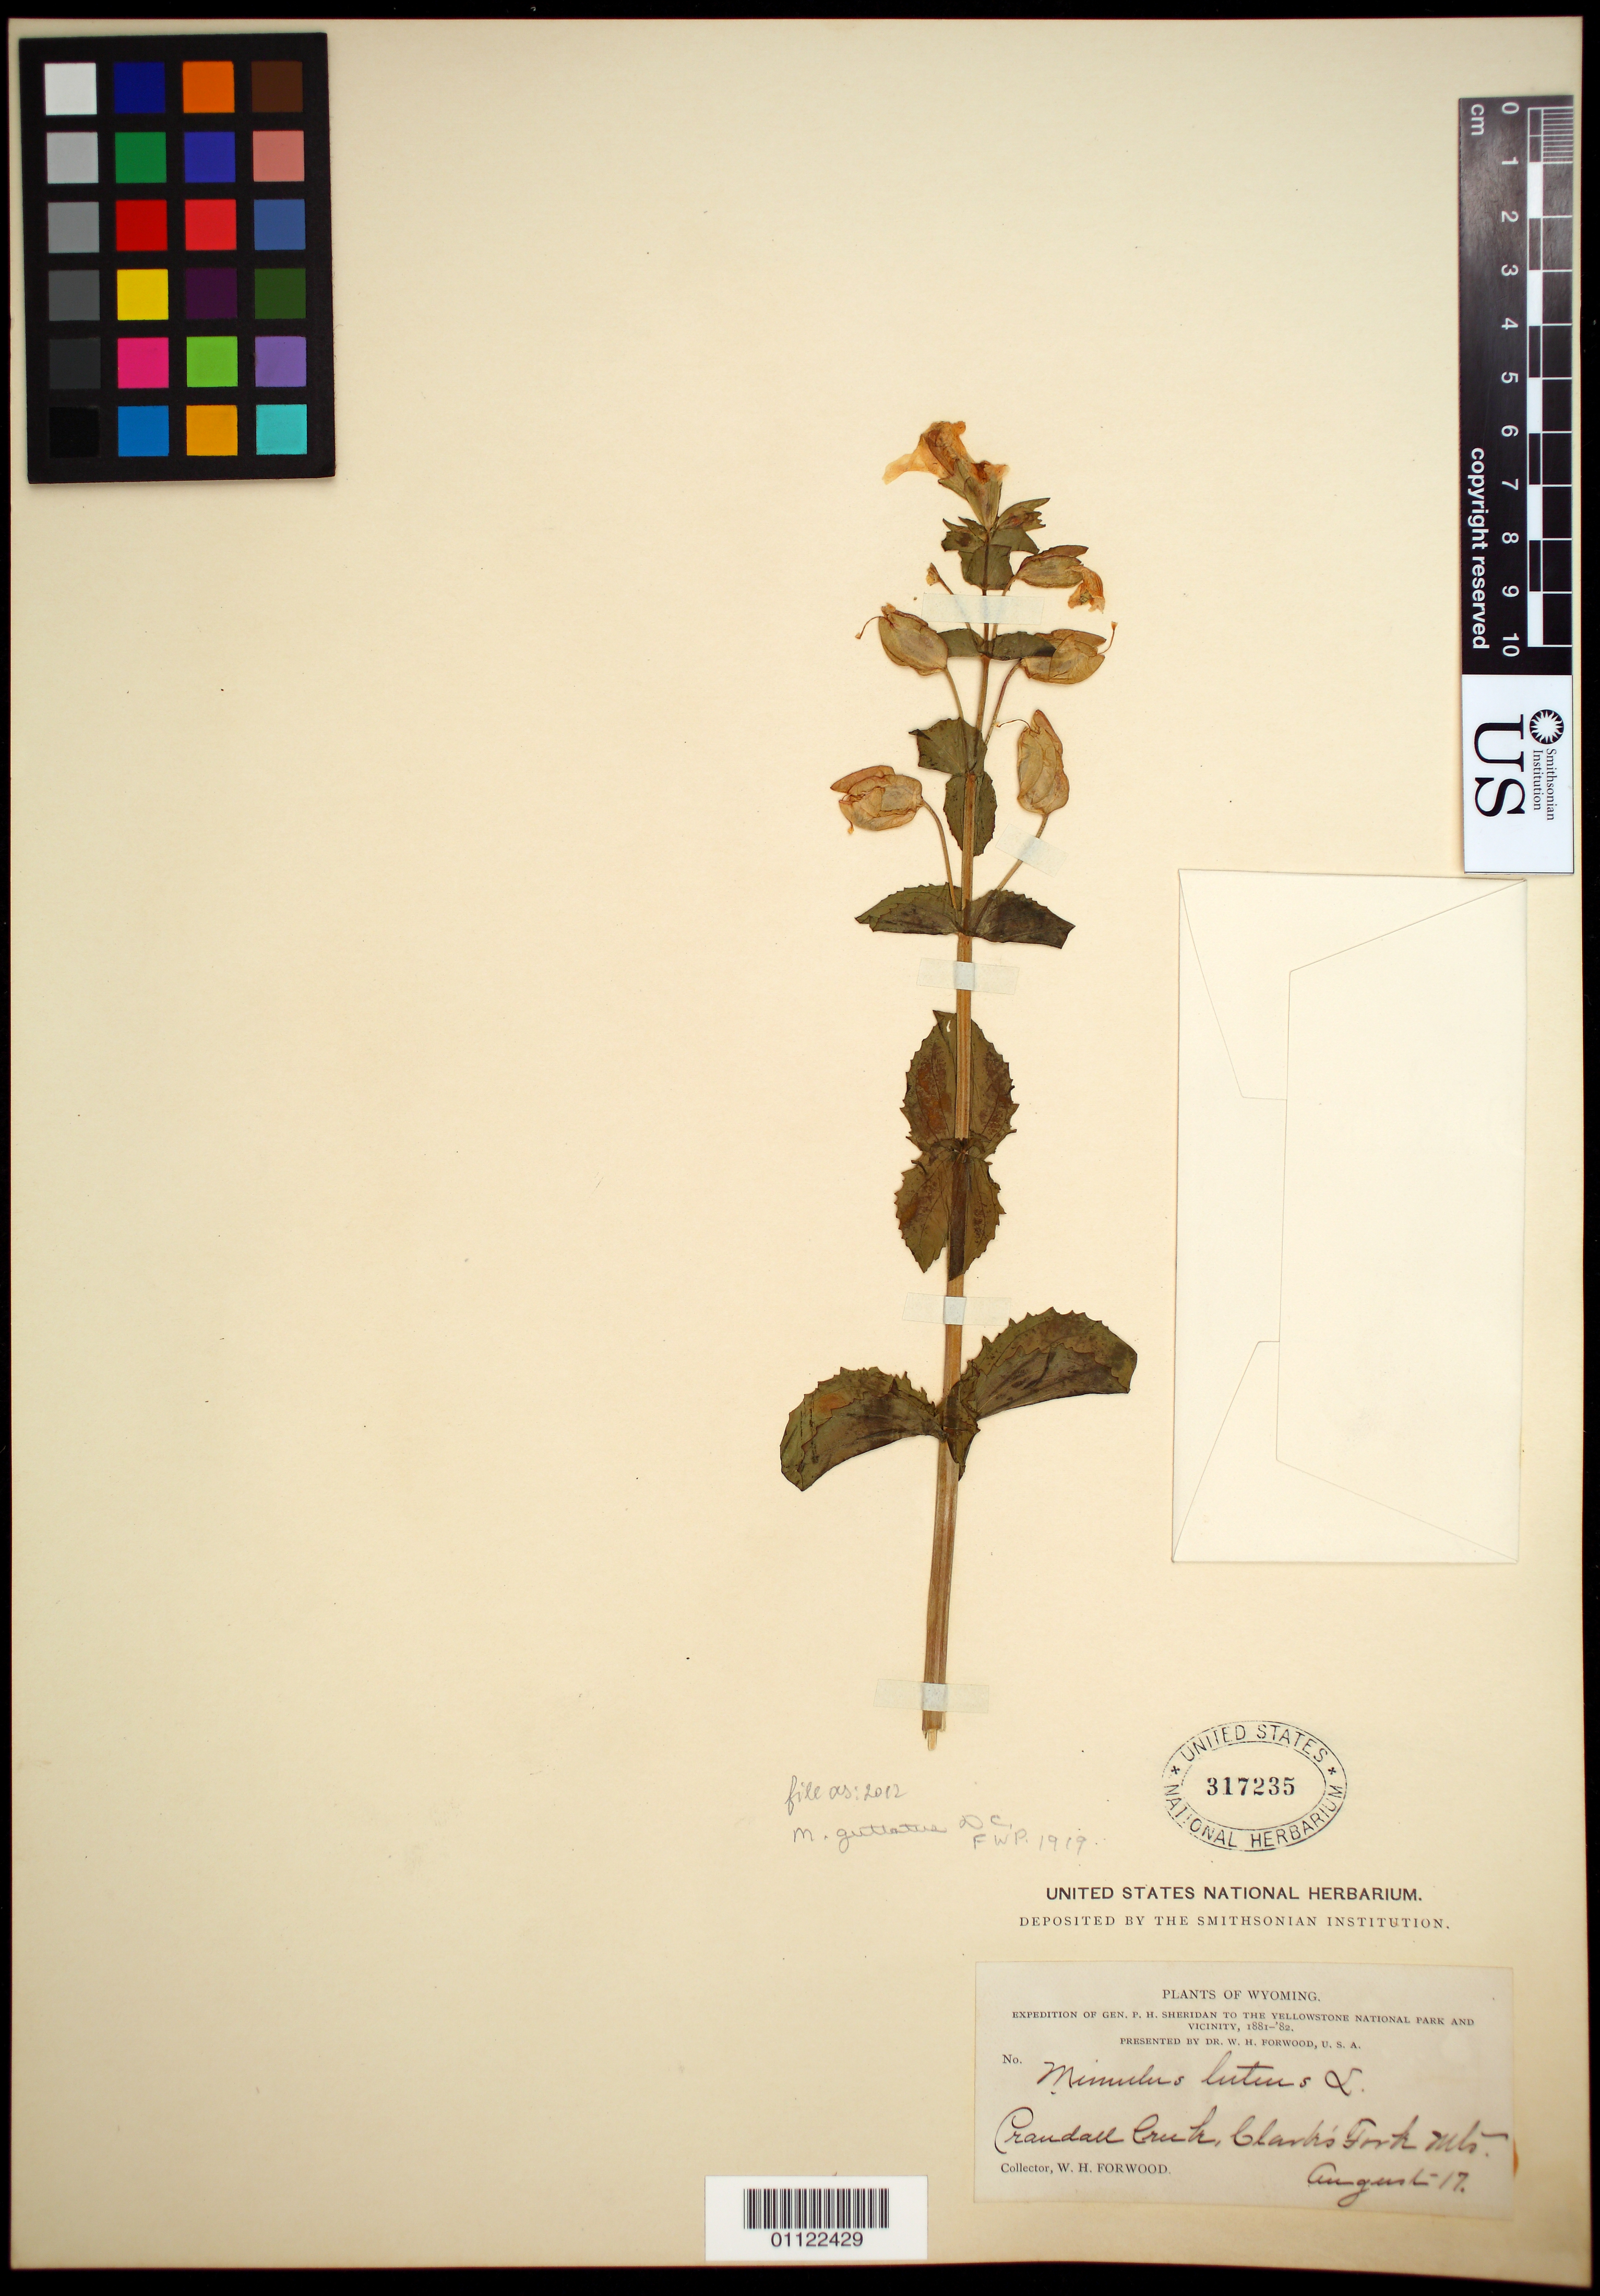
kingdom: Plantae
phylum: Tracheophyta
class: Magnoliopsida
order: Lamiales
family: Phrymaceae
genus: Mimulus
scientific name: Mimulus guttatus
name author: DC.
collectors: W. Forwood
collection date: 1881-08-17 or 1882-08-17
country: United States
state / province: Wyoming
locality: Grandall Creek, Clark's Fork Mts.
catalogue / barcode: US 317235